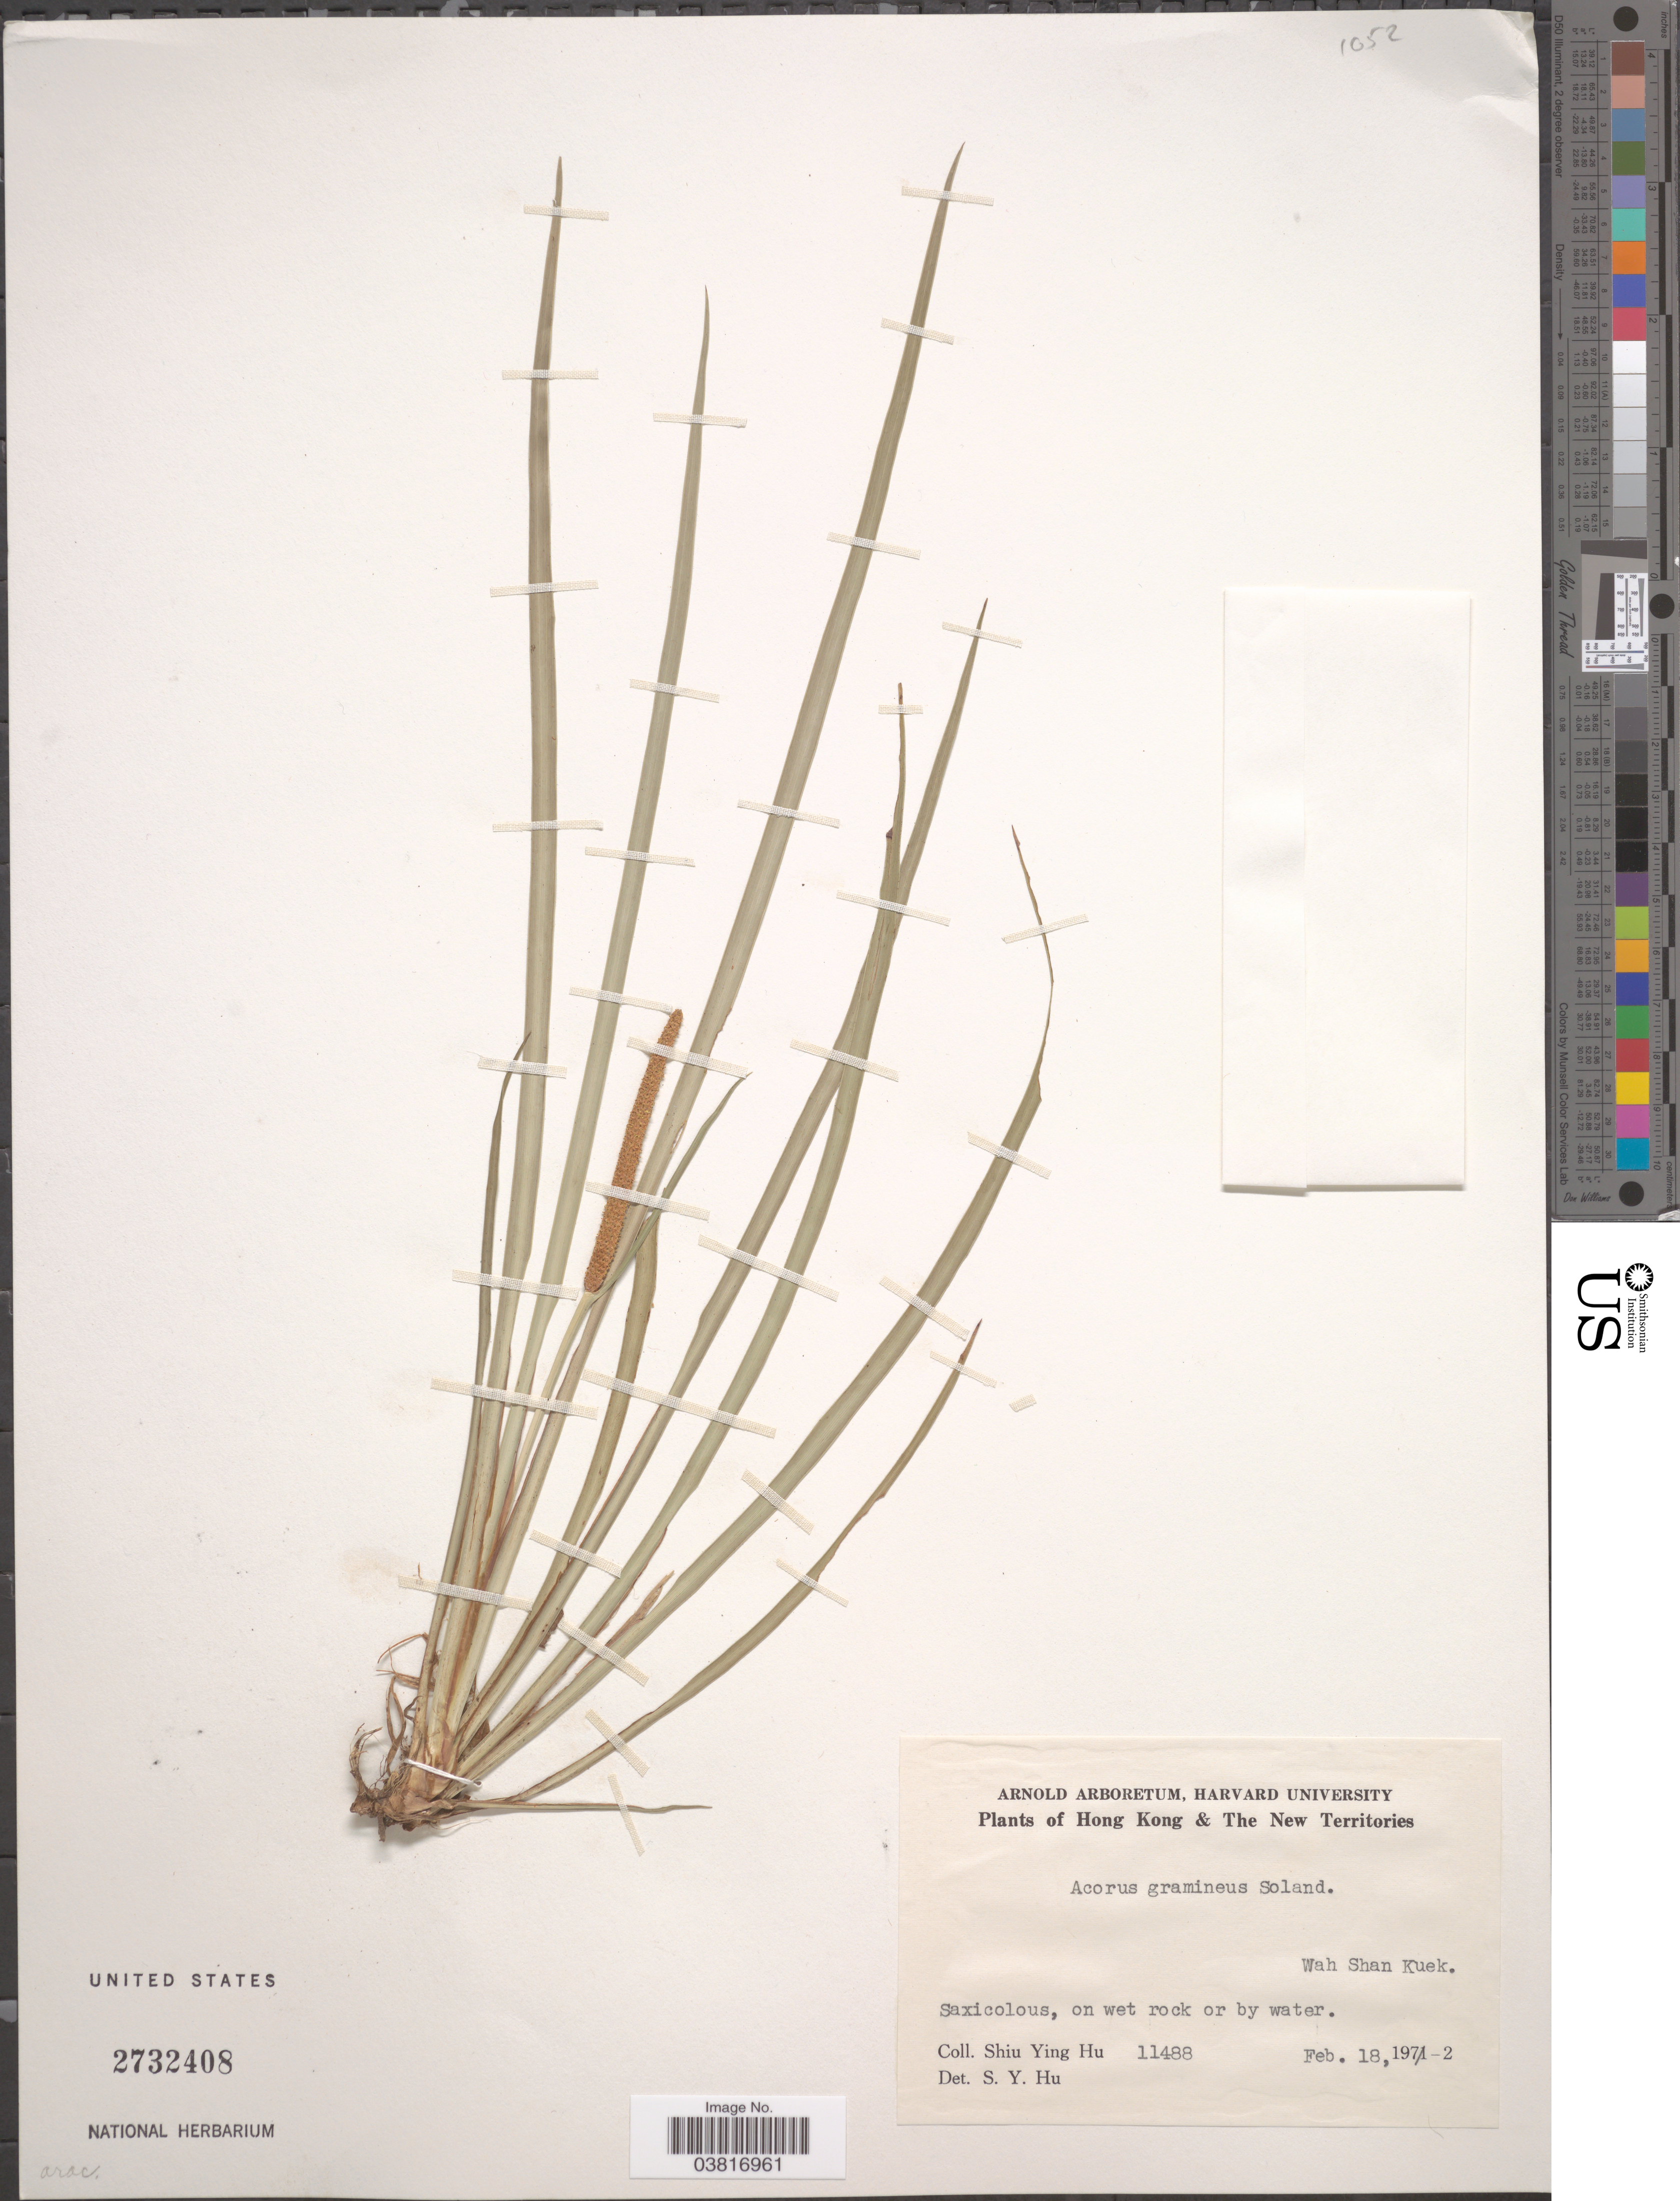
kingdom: Plantae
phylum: Tracheophyta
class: Liliopsida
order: Acorales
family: Acoraceae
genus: Acorus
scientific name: Acorus gramineus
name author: Sol. ex Aiton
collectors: S. Y. Hu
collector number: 11488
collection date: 1972-02-18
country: China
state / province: Hong Kong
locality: The New Territories. Wah Shan Kuek.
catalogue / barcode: US 2732408